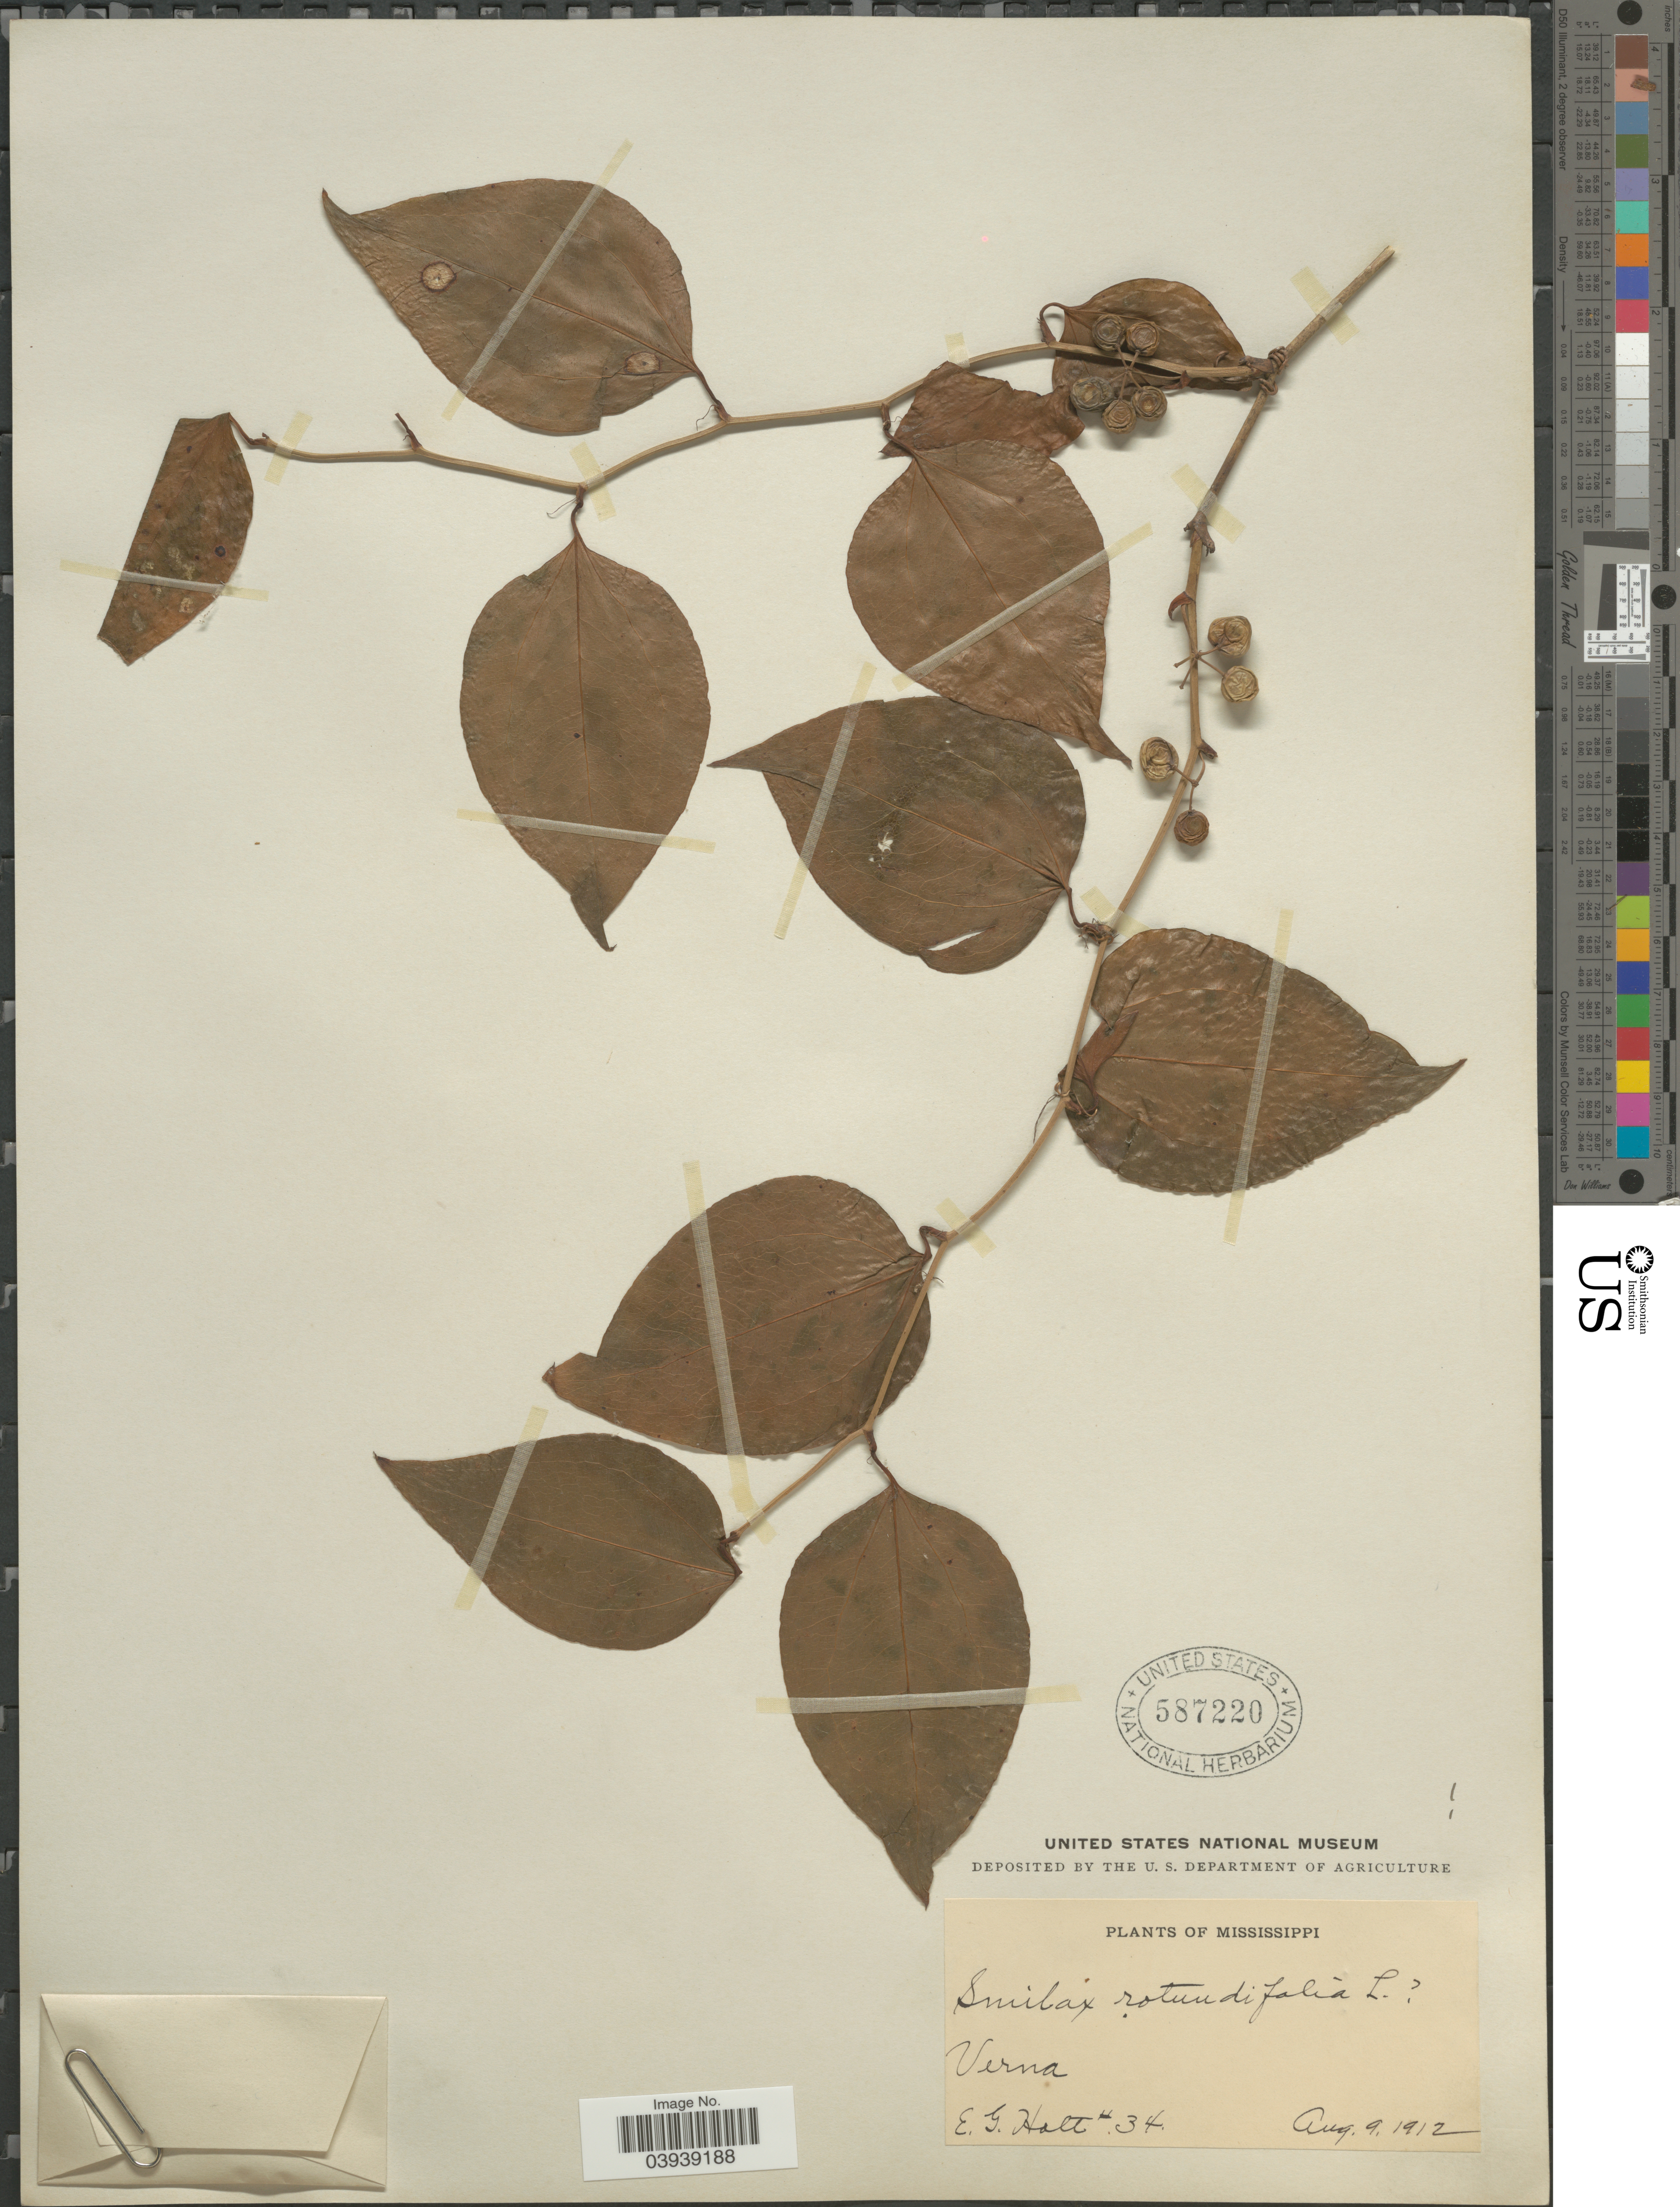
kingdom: Plantae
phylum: Tracheophyta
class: Liliopsida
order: Liliales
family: Smilacaceae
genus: Smilax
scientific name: Smilax rotundifolia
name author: L.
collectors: E. G. Holt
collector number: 34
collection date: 1912-08-09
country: United States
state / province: Mississippi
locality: Verna.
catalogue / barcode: US 587220